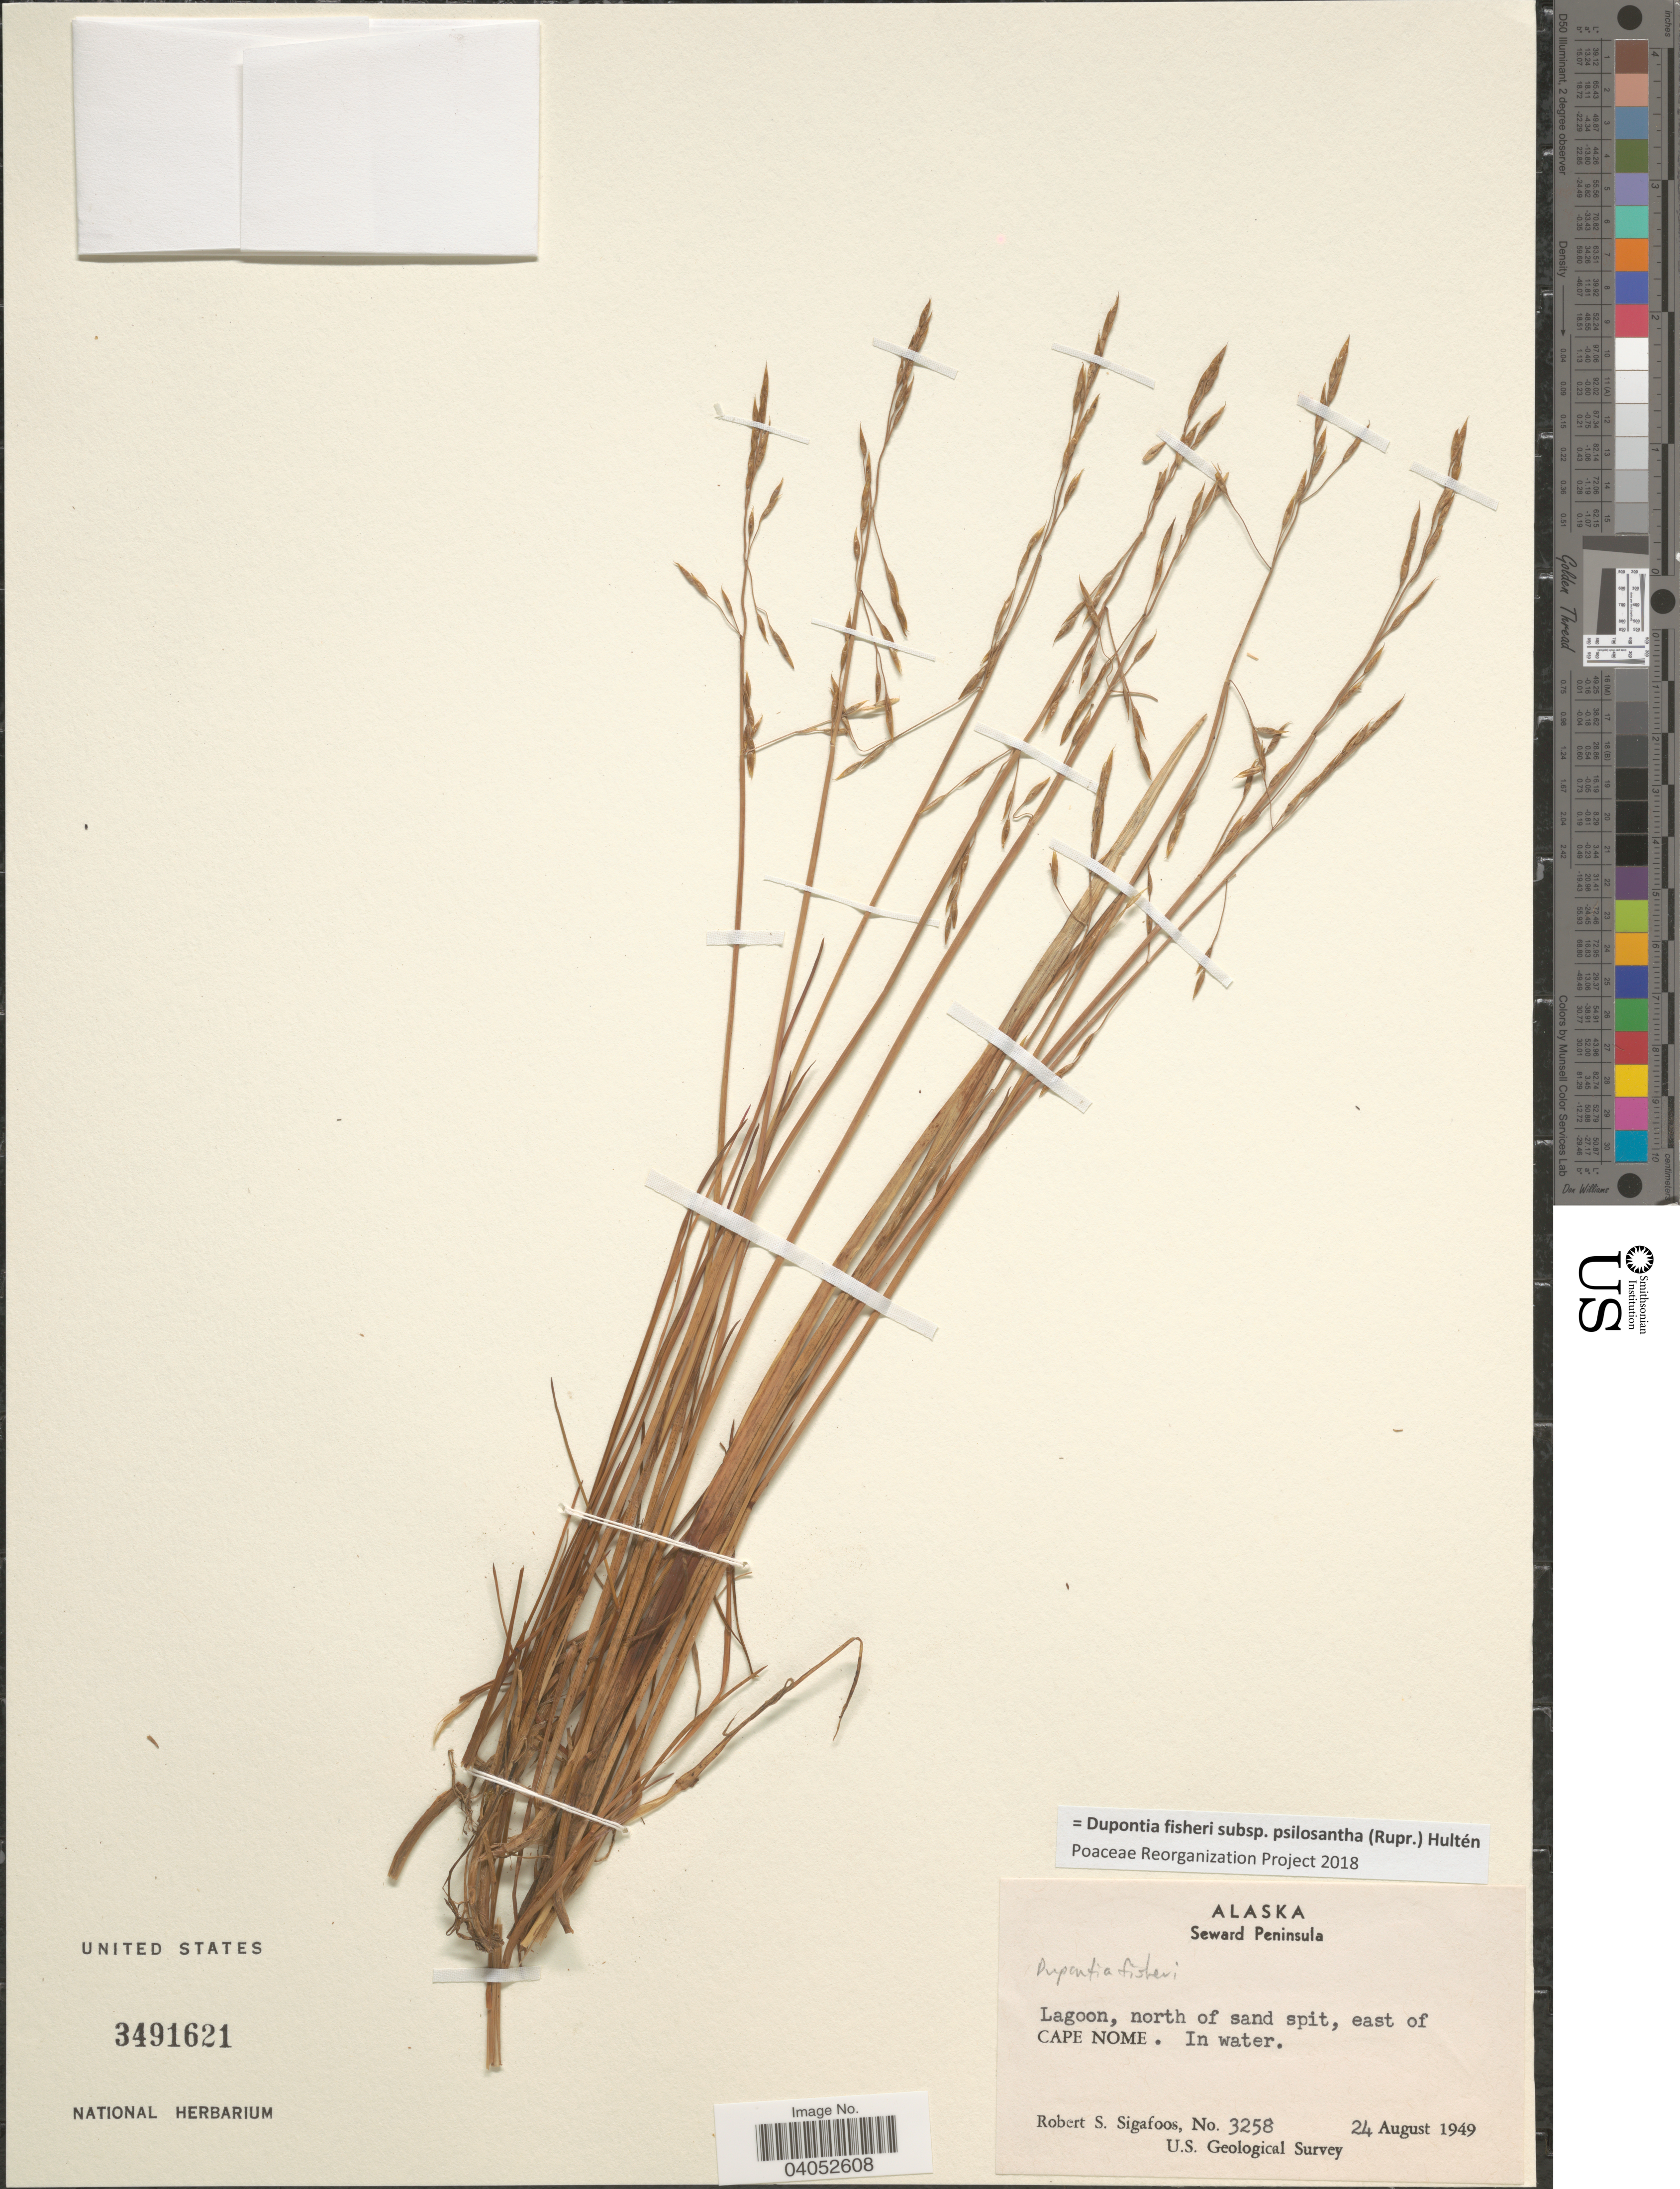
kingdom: Plantae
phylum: Tracheophyta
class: Liliopsida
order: Poales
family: Poaceae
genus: Dupontia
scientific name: Dupontia fisheri subsp. psilosantha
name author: (Rupr.) Hultén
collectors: R. Sigafoos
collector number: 3258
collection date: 1949-08-24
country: United States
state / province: Alaska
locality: Seward Peninsula. Lagoon, north of sand spit, east of Cape Nome. In water.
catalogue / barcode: US 3491621